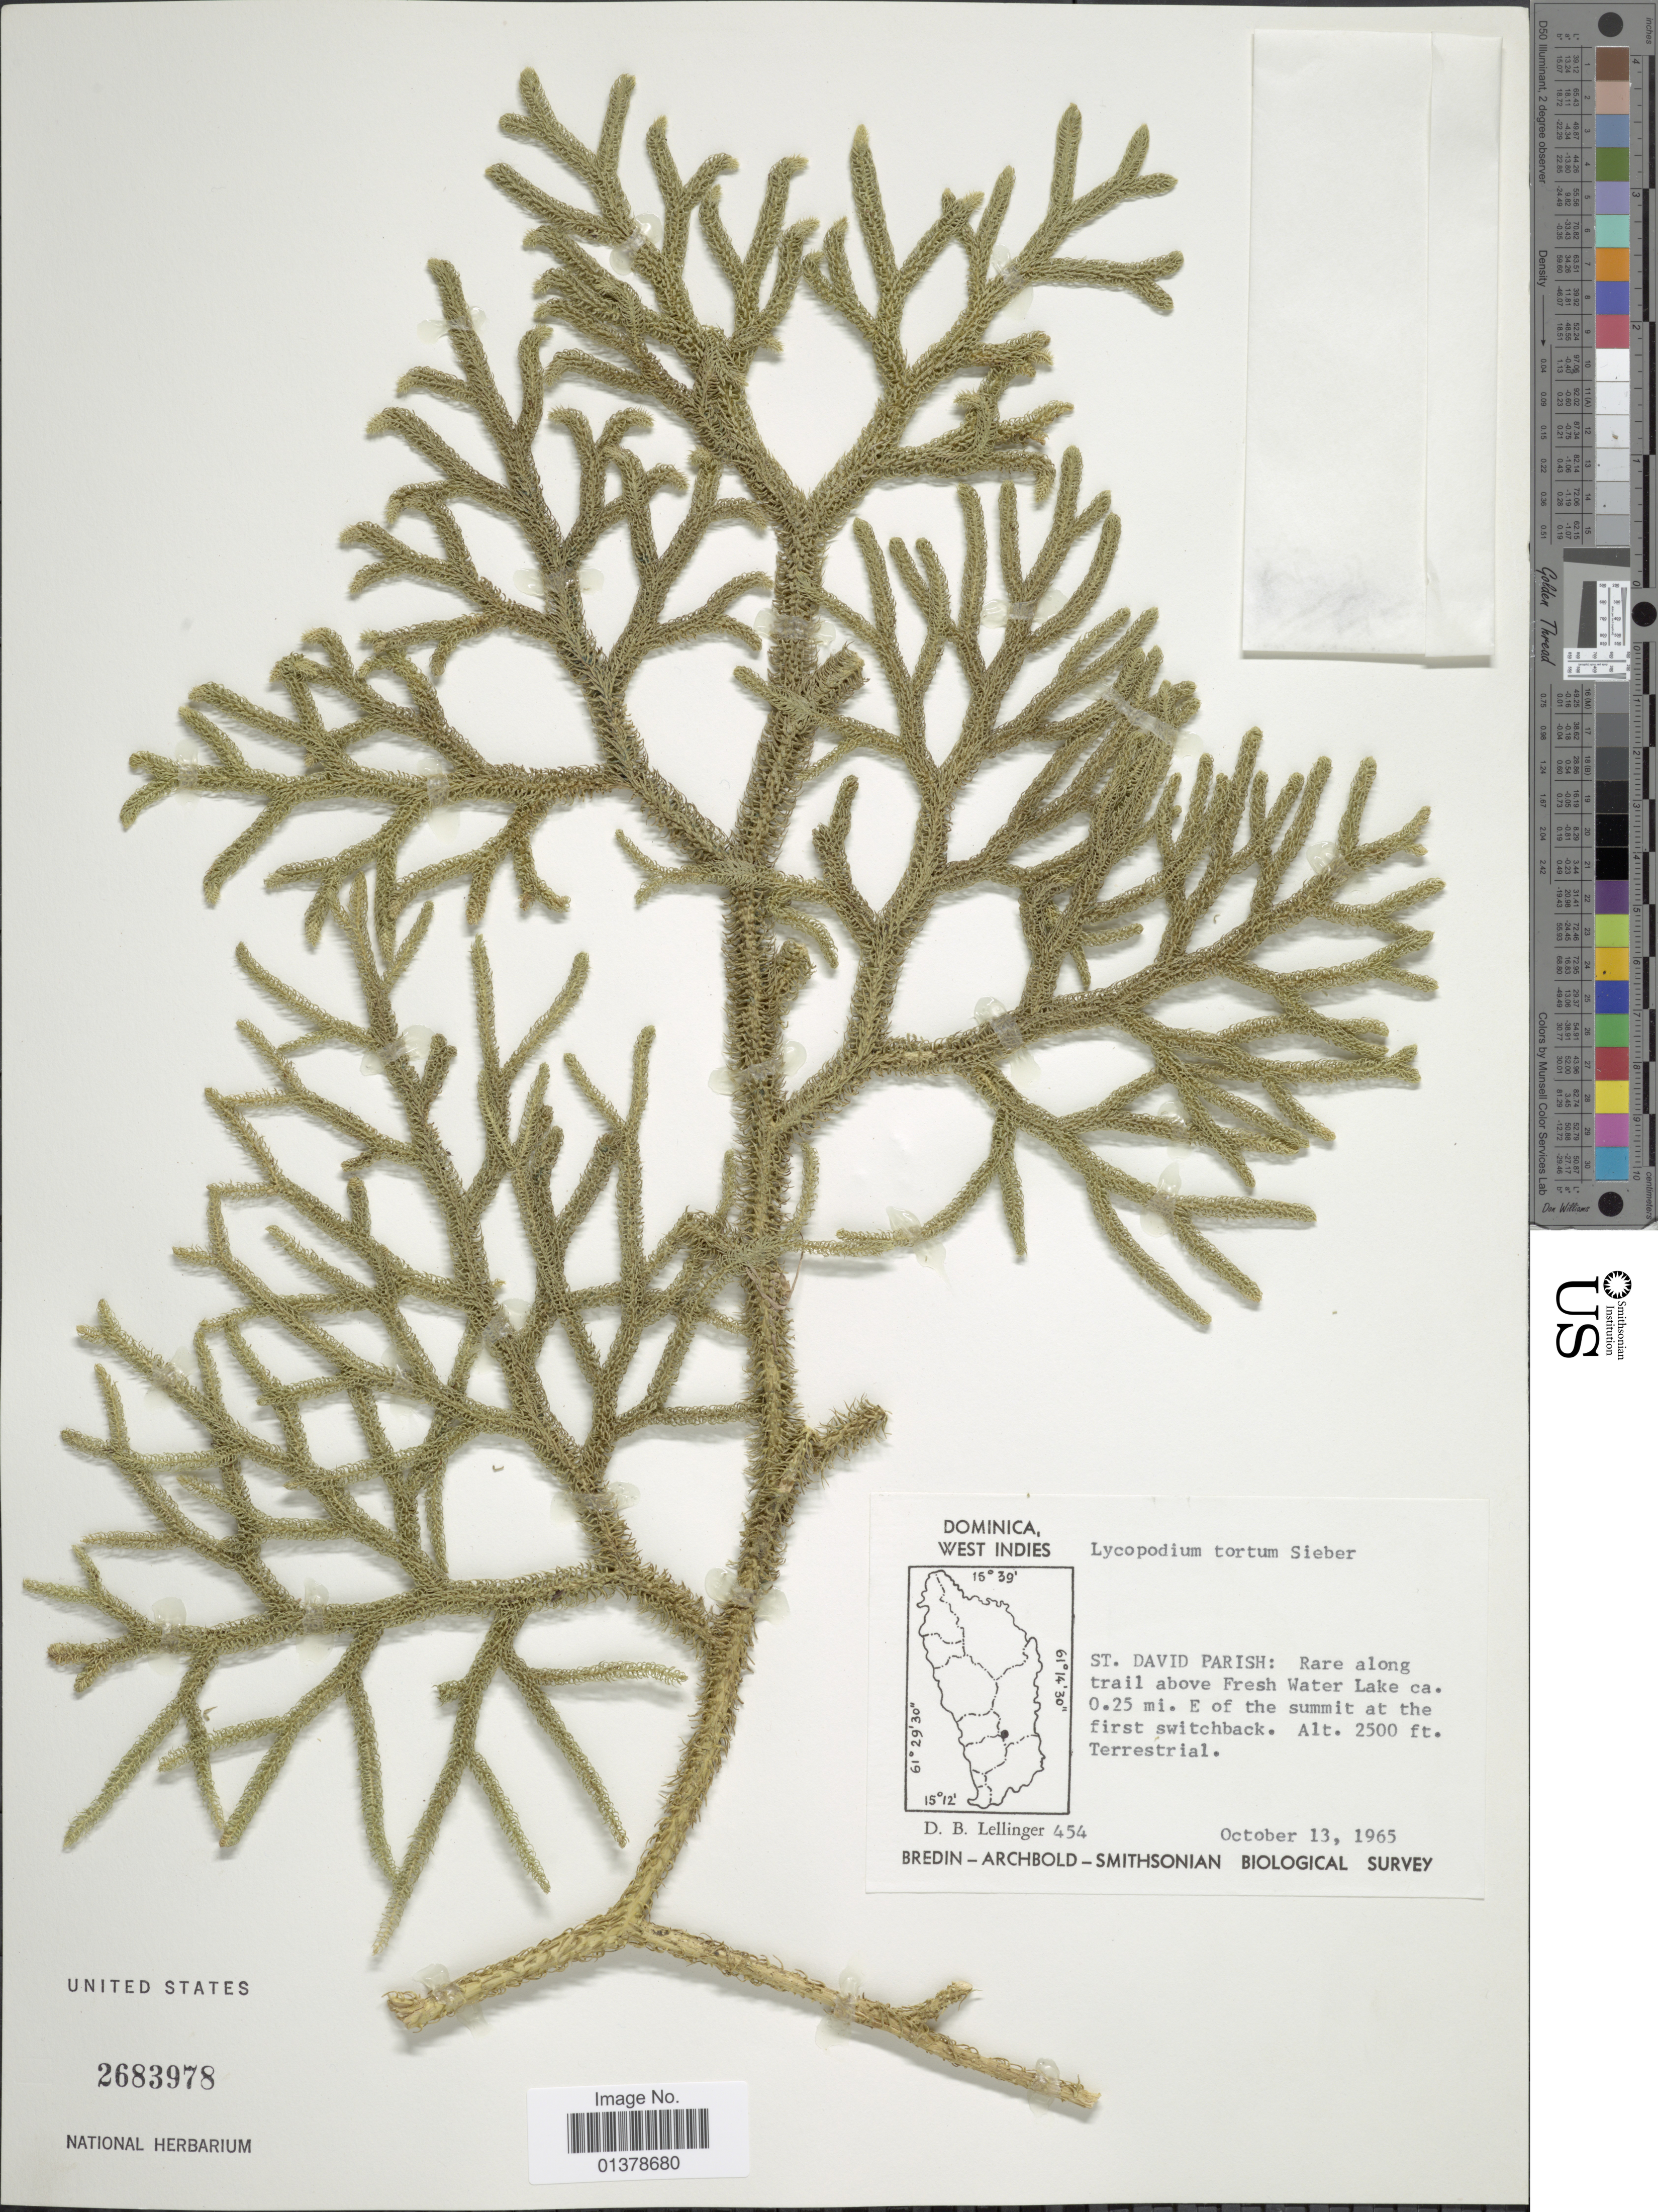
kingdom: Plantae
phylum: Tracheophyta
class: Lycopodiopsida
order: Lycopodiales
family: Lycopodiaceae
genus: Palhinhaea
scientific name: Palhinhaea torta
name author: (Sieber ex Underw. & F.E. Lloyd) Christenh.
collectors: D. B. Lellinger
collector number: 454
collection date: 1965-10-13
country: Dominica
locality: St. David Parish: rare long trail above Fresh Water Lake ca. 0.25 mi. E of the summit at the first switchbank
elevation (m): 762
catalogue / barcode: US 2683978